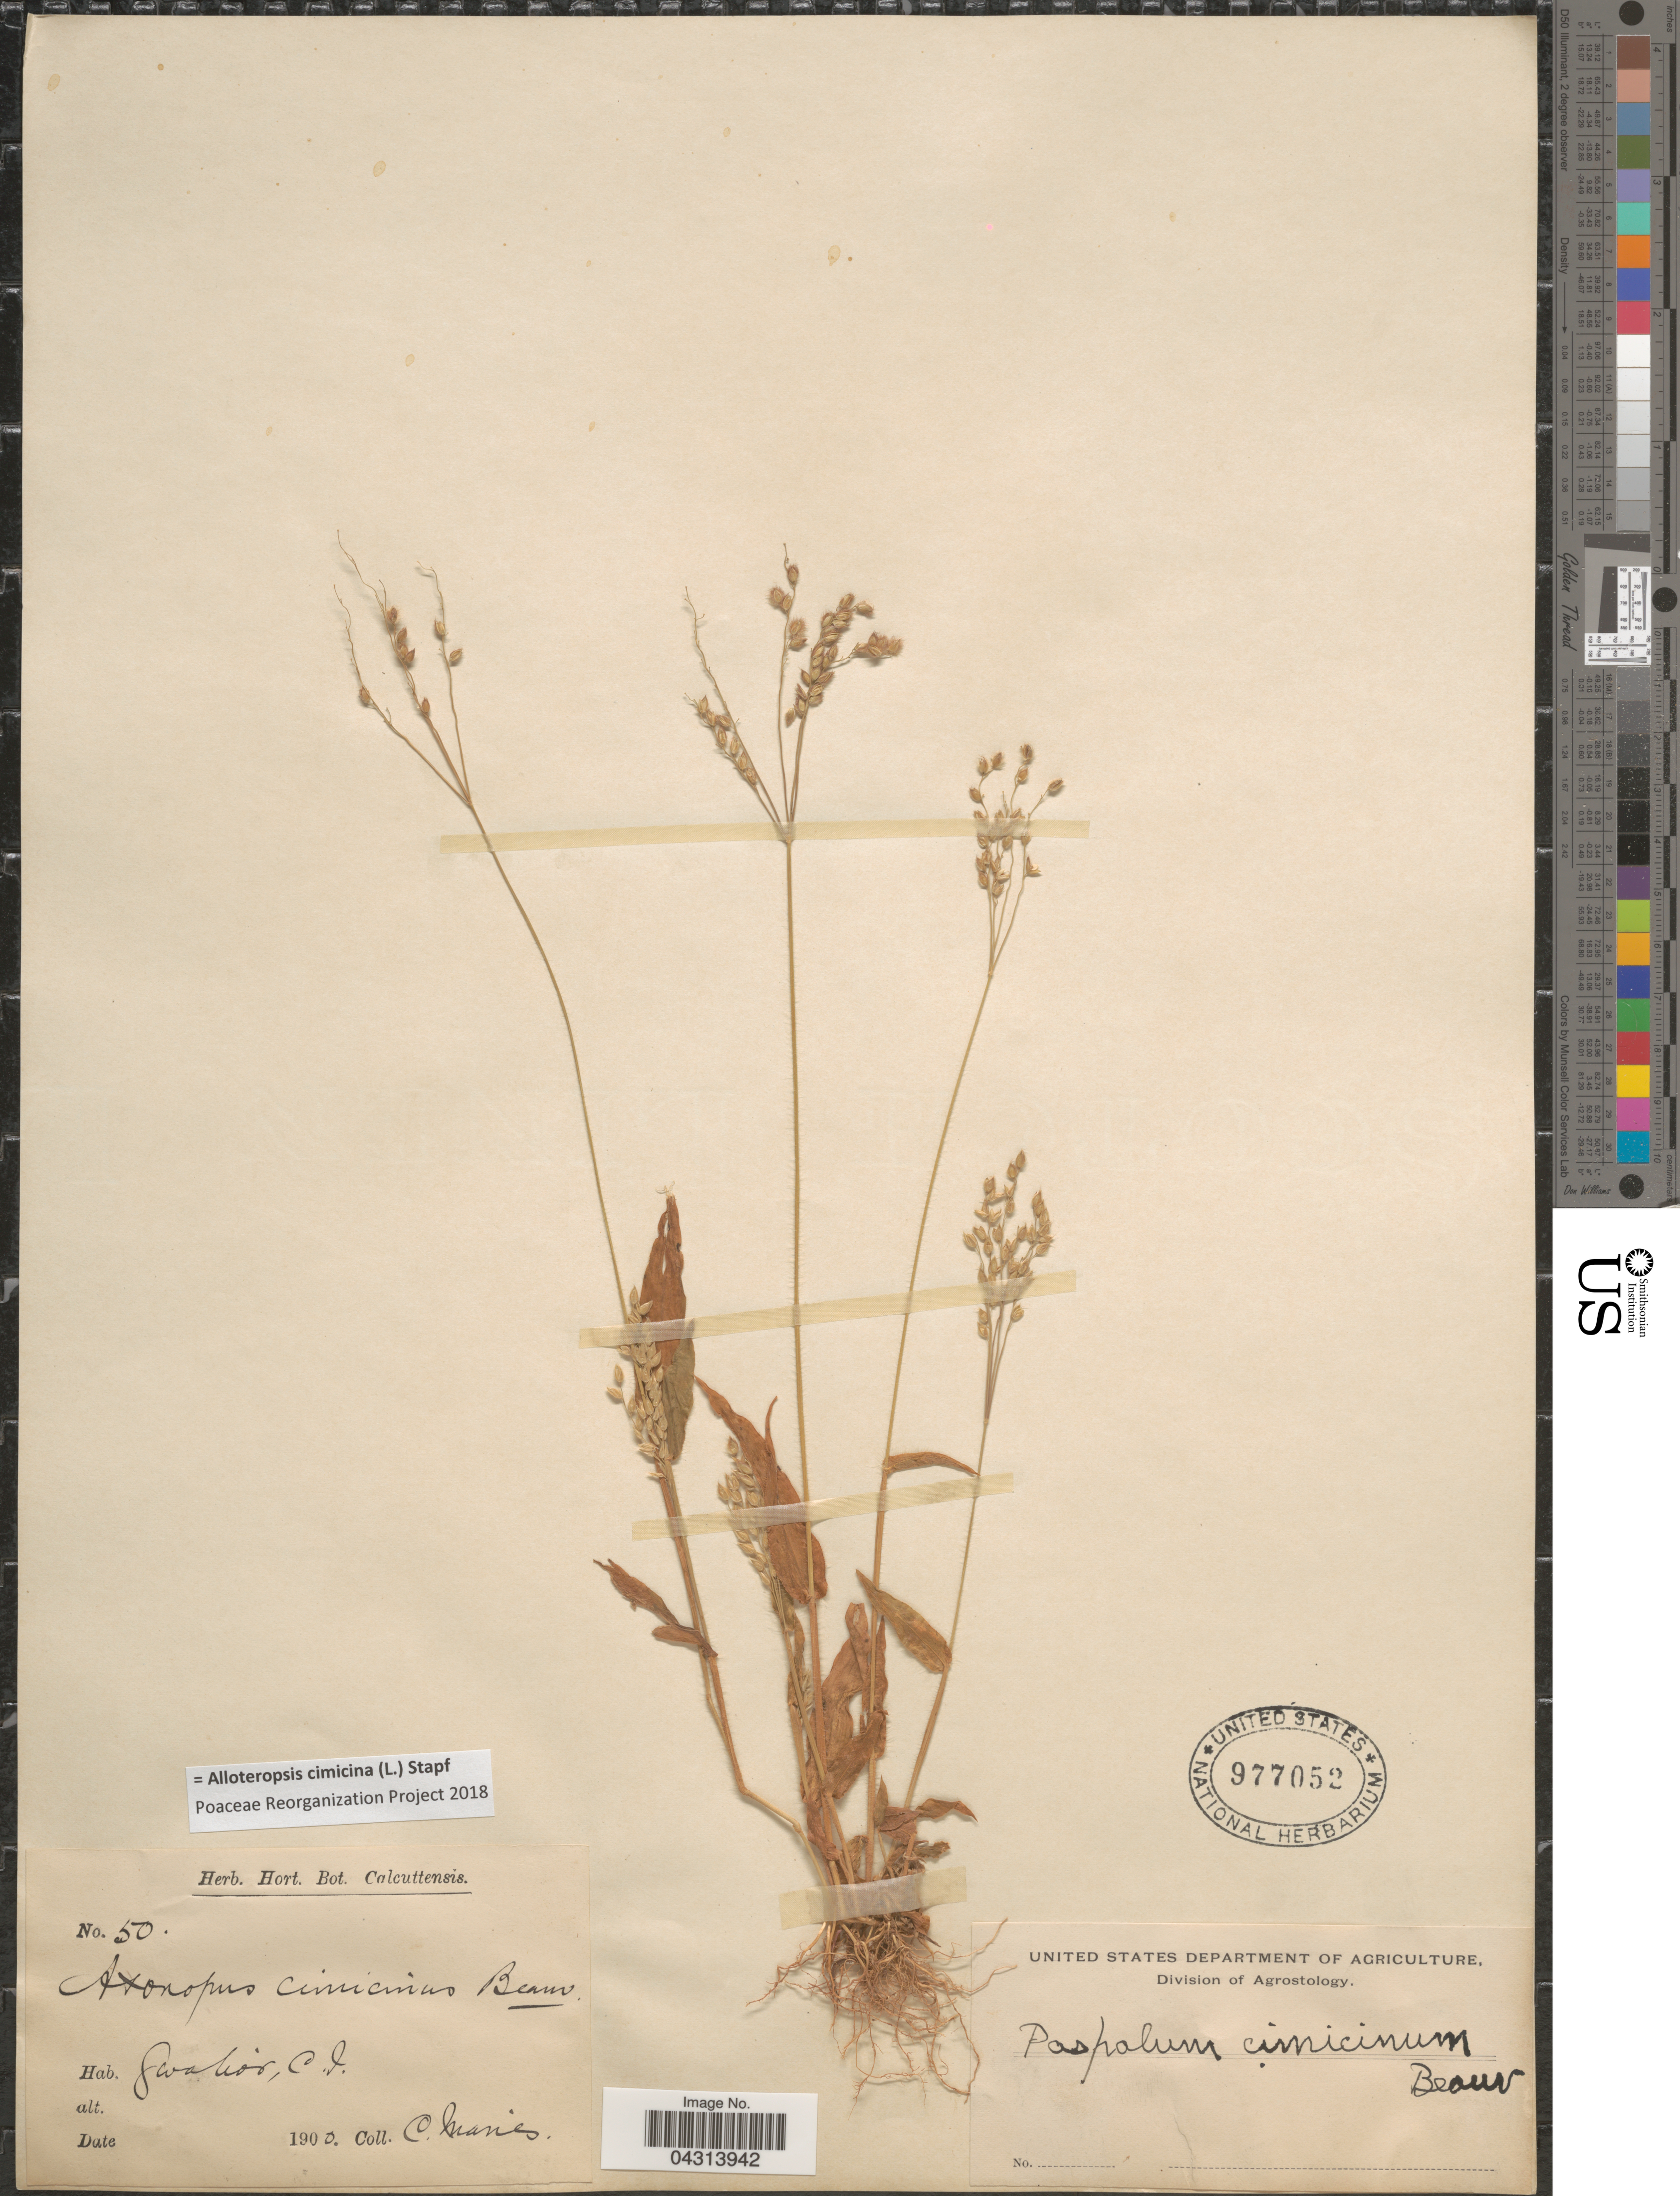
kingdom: Plantae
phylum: Tracheophyta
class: Liliopsida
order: Poales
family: Poaceae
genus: Alloteropsis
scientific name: Alloteropsis cimicina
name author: (L.) Stapf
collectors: C. Maries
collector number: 50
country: India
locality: Gwalior, C.I.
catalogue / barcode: US 977052